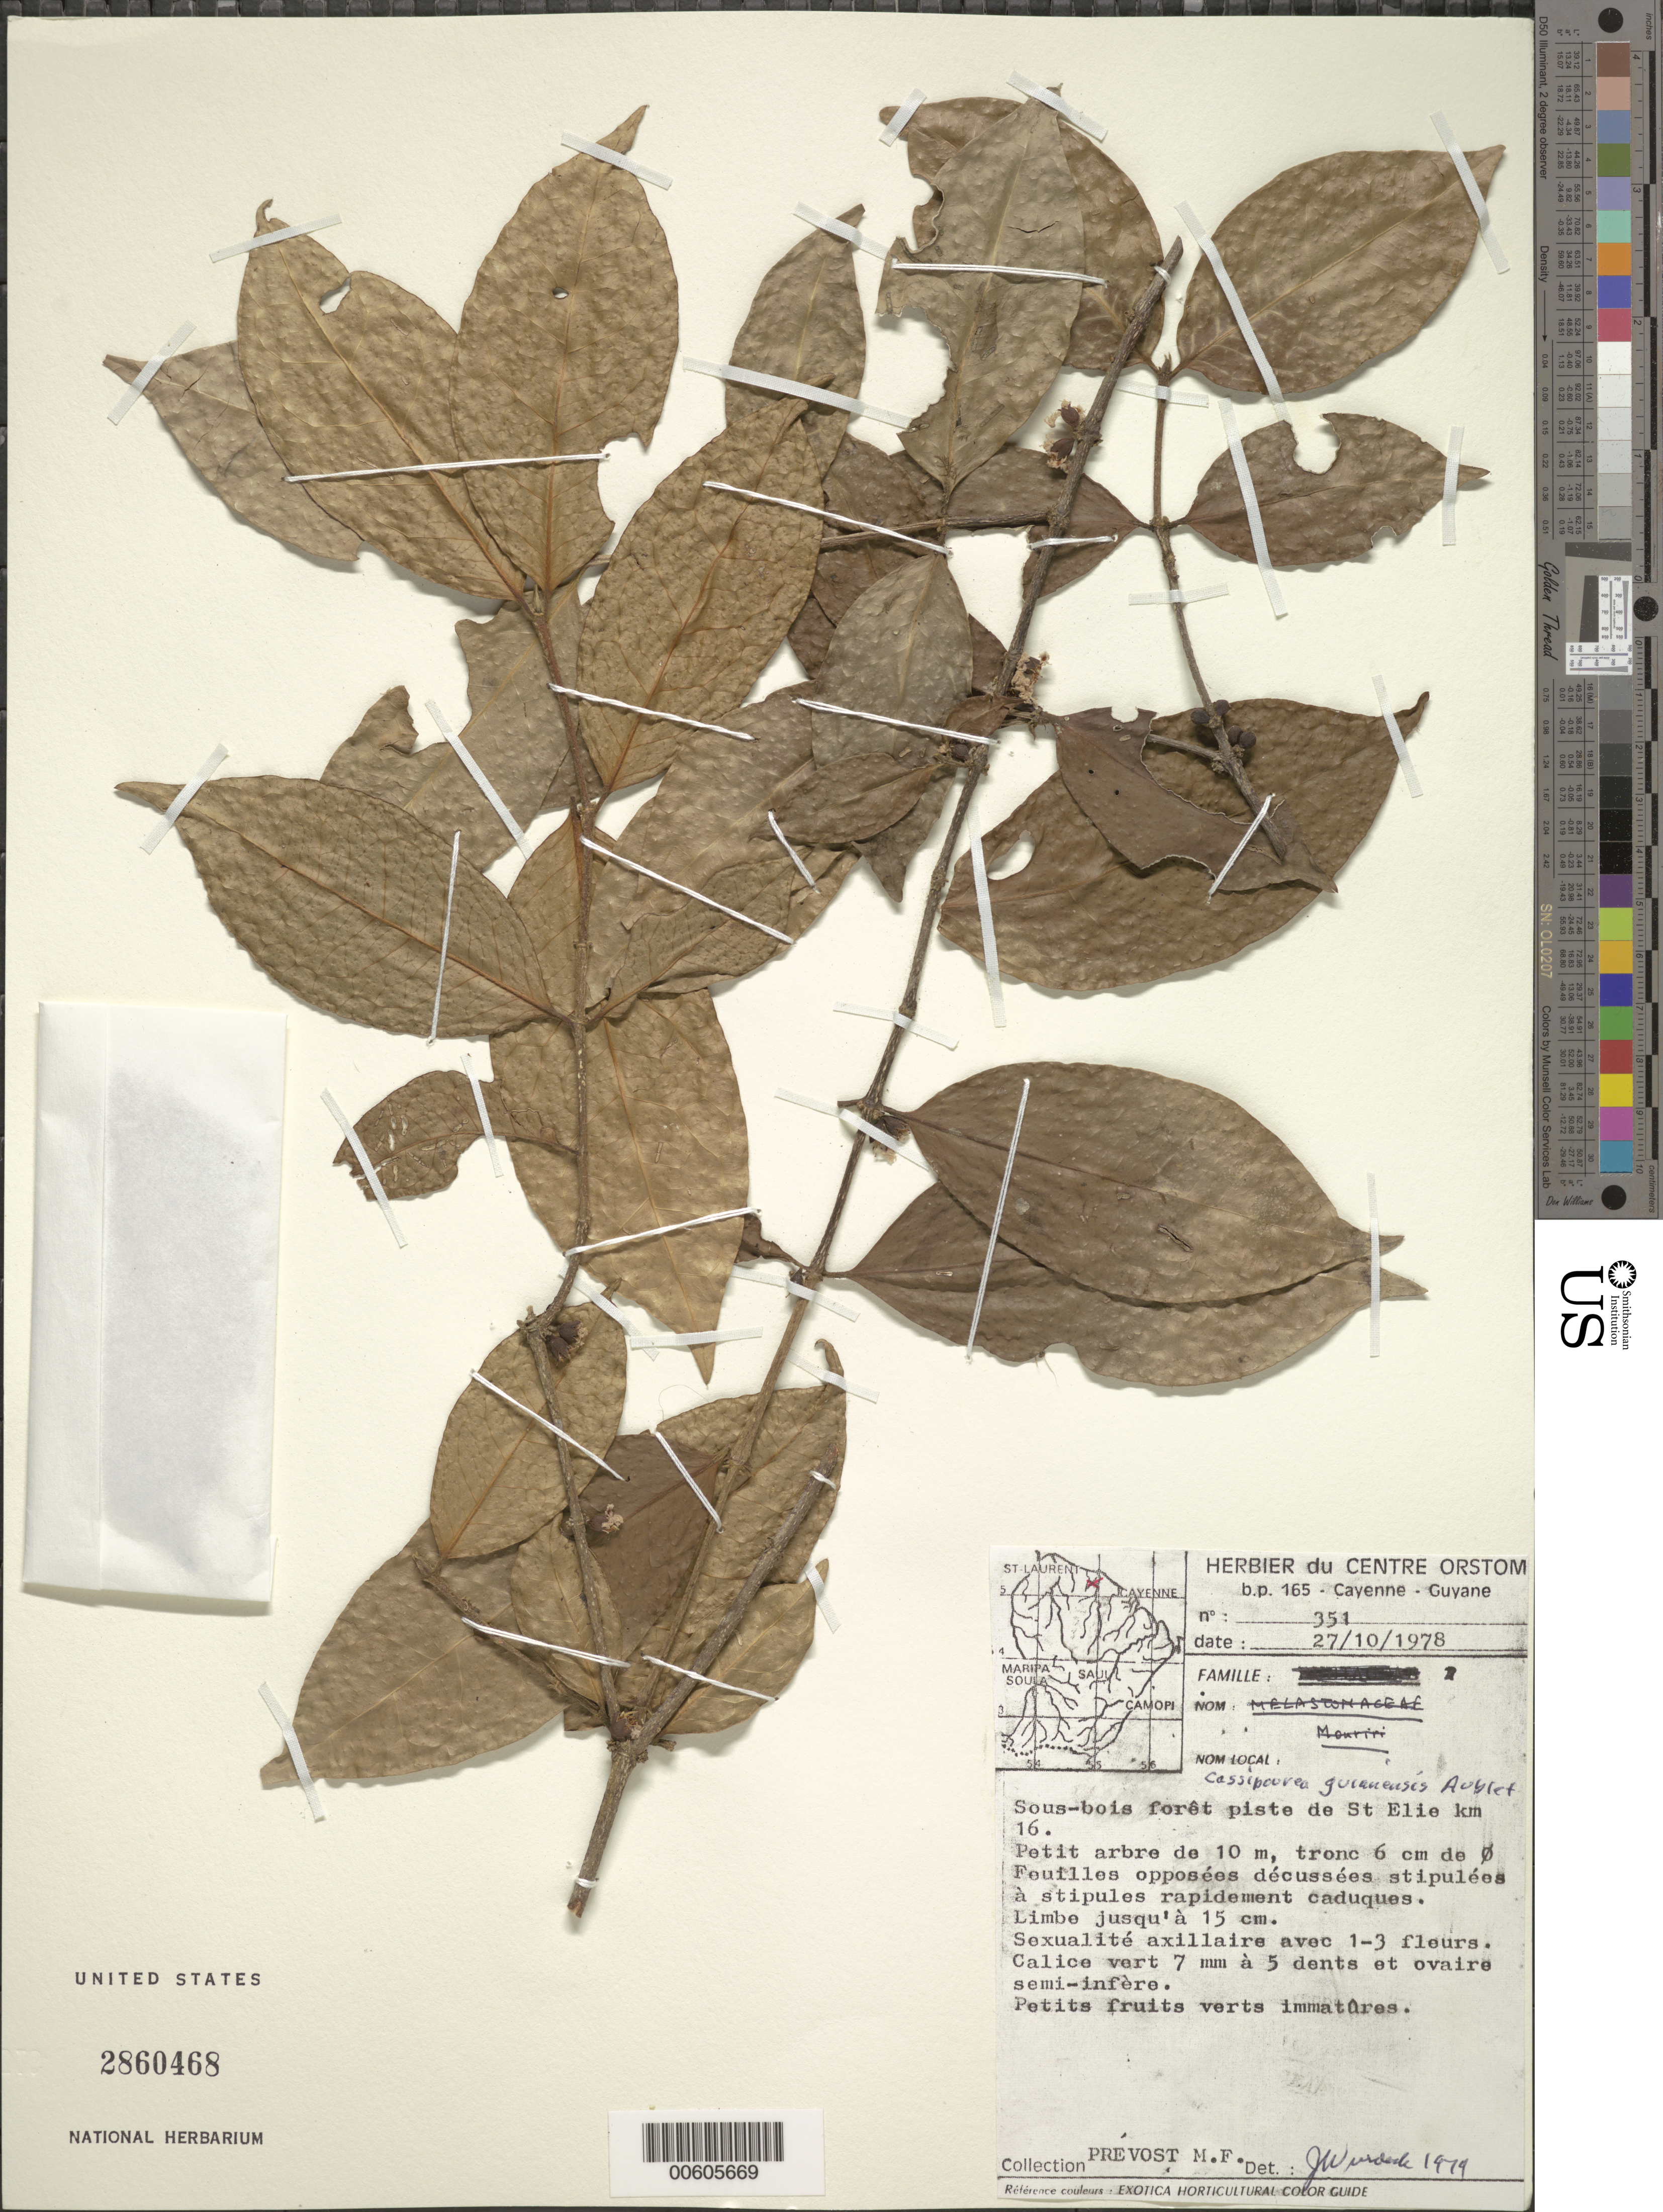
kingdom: Plantae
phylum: Tracheophyta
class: Magnoliopsida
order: Malpighiales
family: Rhizophoraceae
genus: Cassipourea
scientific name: Cassipourea guianensis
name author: Aubl.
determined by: Wurdack, John J., (US), US (UNITED STATES)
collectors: M.-F. Prévost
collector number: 351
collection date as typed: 27-Oct-78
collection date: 1978-10-27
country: French Guiana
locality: Piste de Saint-Élie, pk. 16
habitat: Sous-bois foret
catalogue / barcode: US 2860468